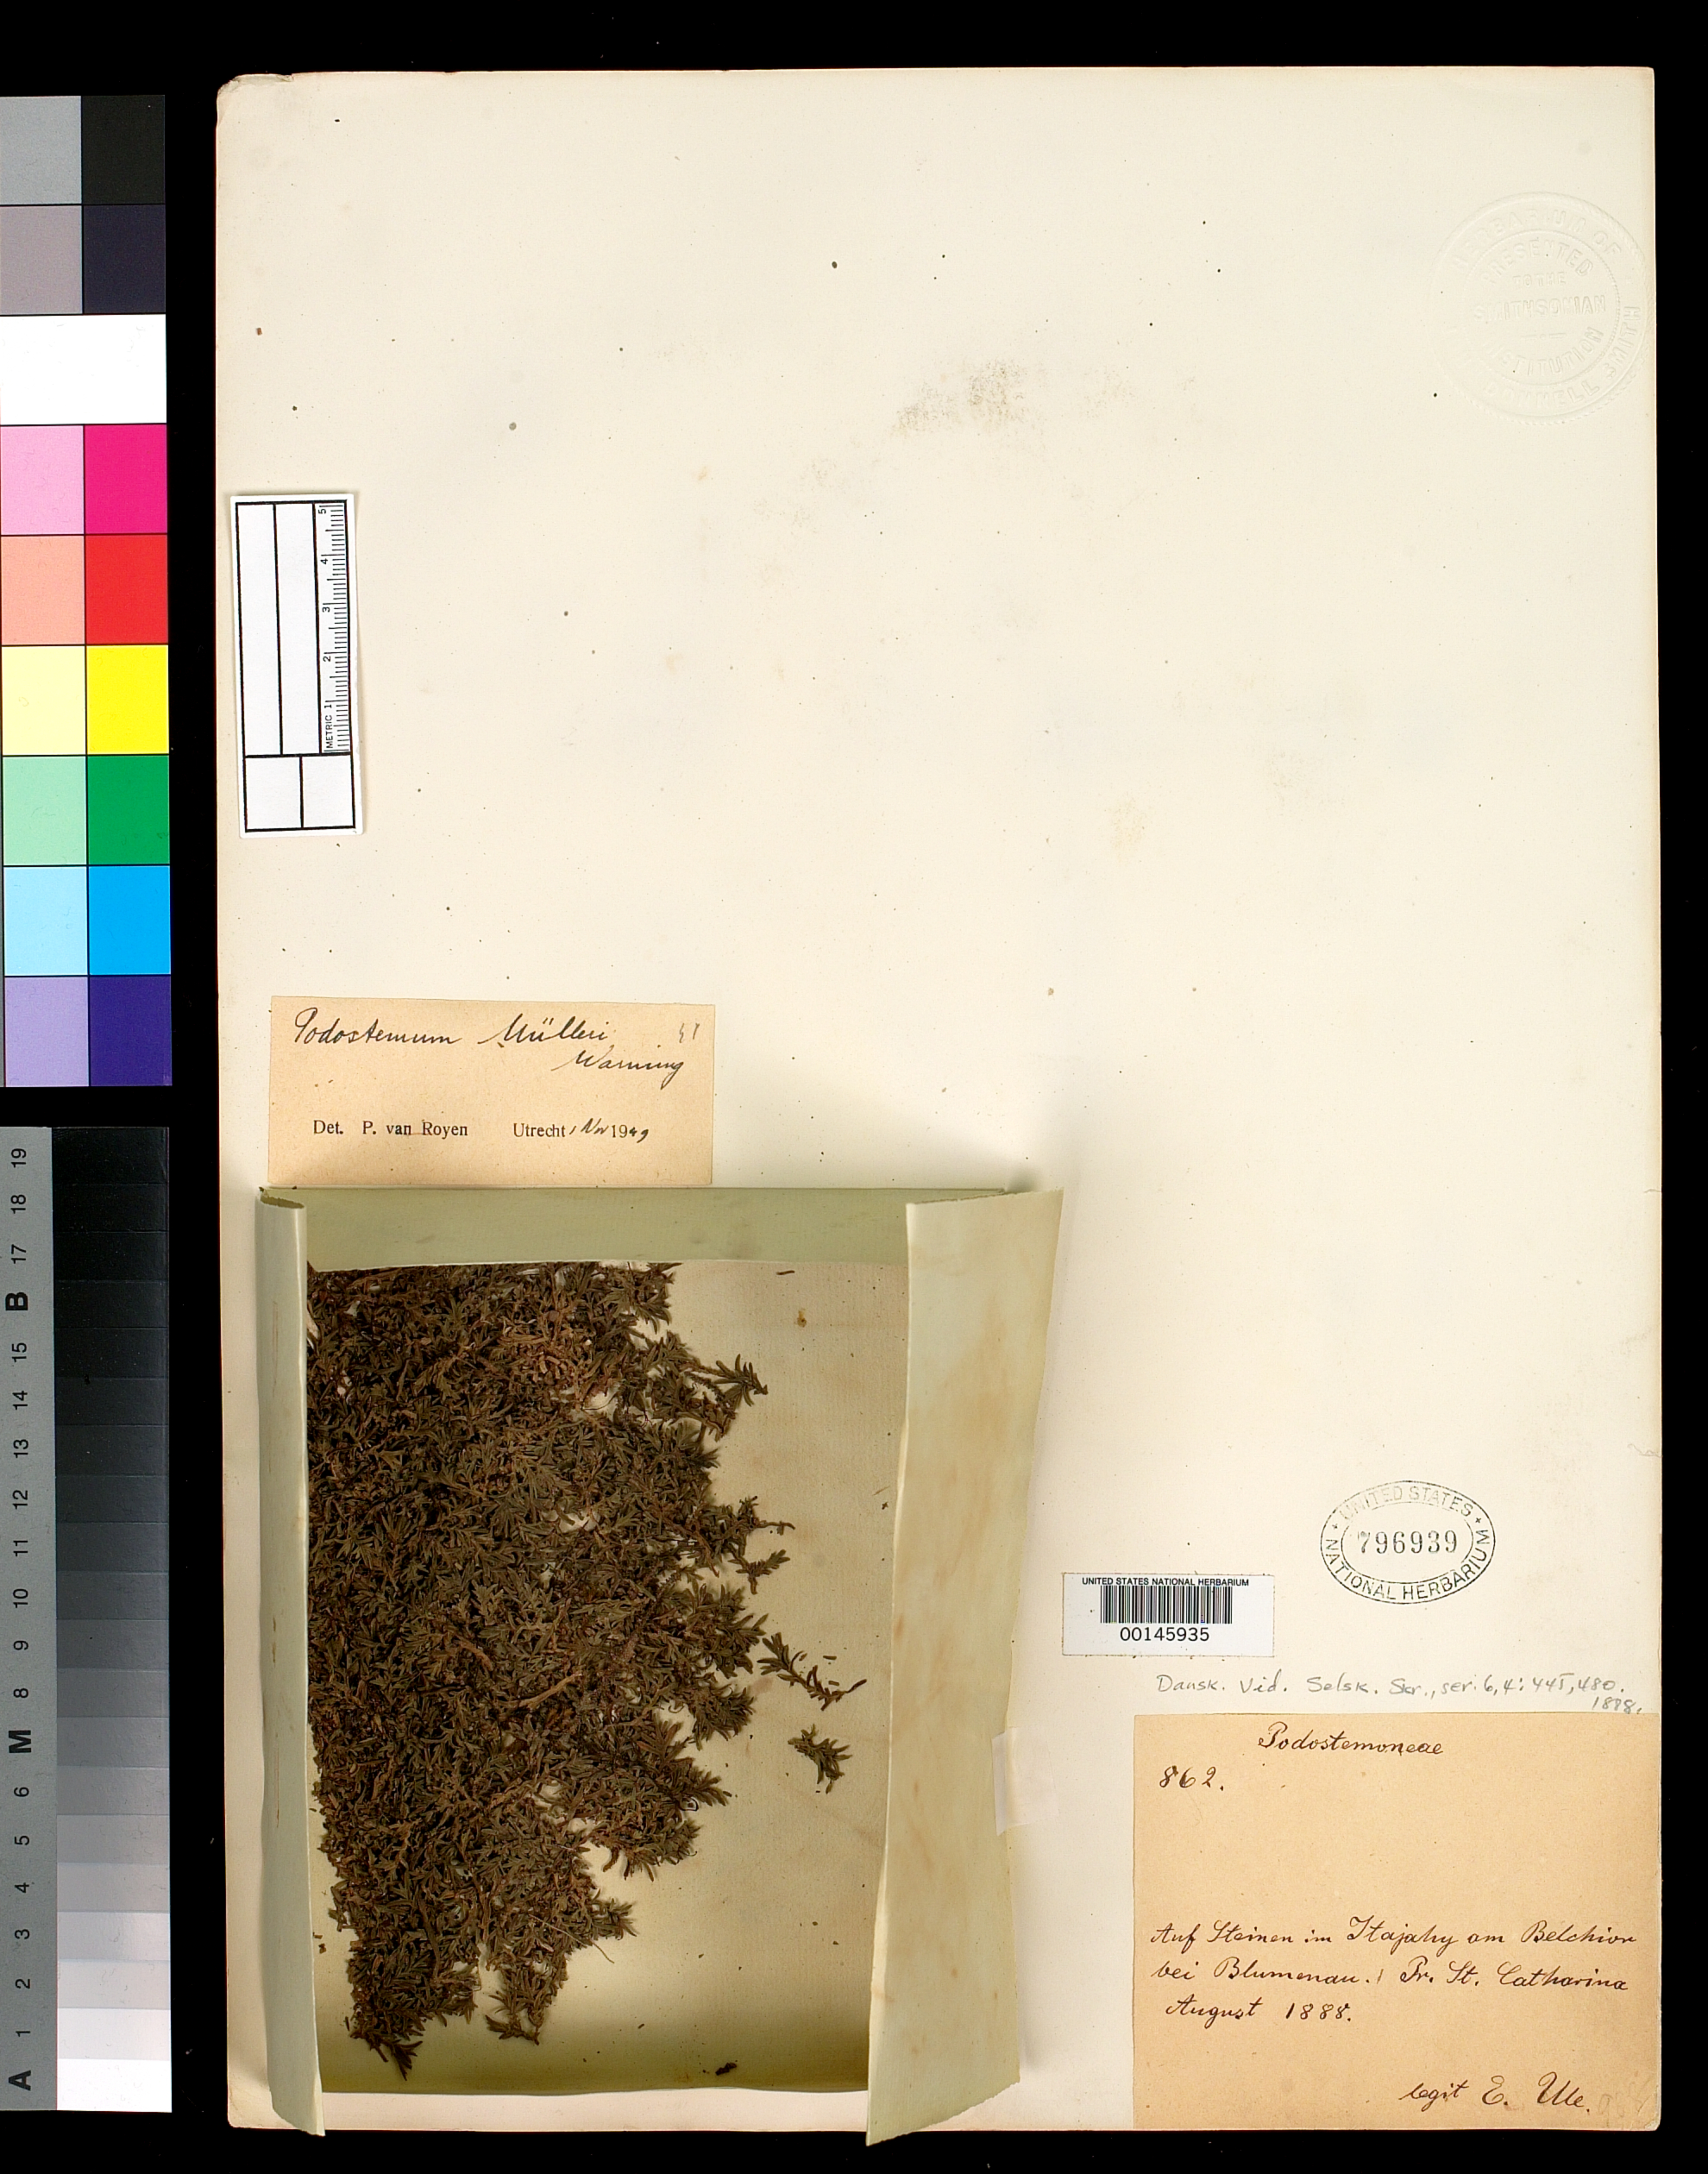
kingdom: Plantae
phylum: Tracheophyta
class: Magnoliopsida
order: Malpighiales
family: Podostemaceae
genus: Podostemum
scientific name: Podostemum muelleri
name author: Warm.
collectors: E. H. Ule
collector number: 862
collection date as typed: Aug 1888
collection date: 1888-08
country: Brazil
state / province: Santa Catarina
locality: Auf steinen im itajaphy am belchion bei blumenau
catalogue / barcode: US 796939